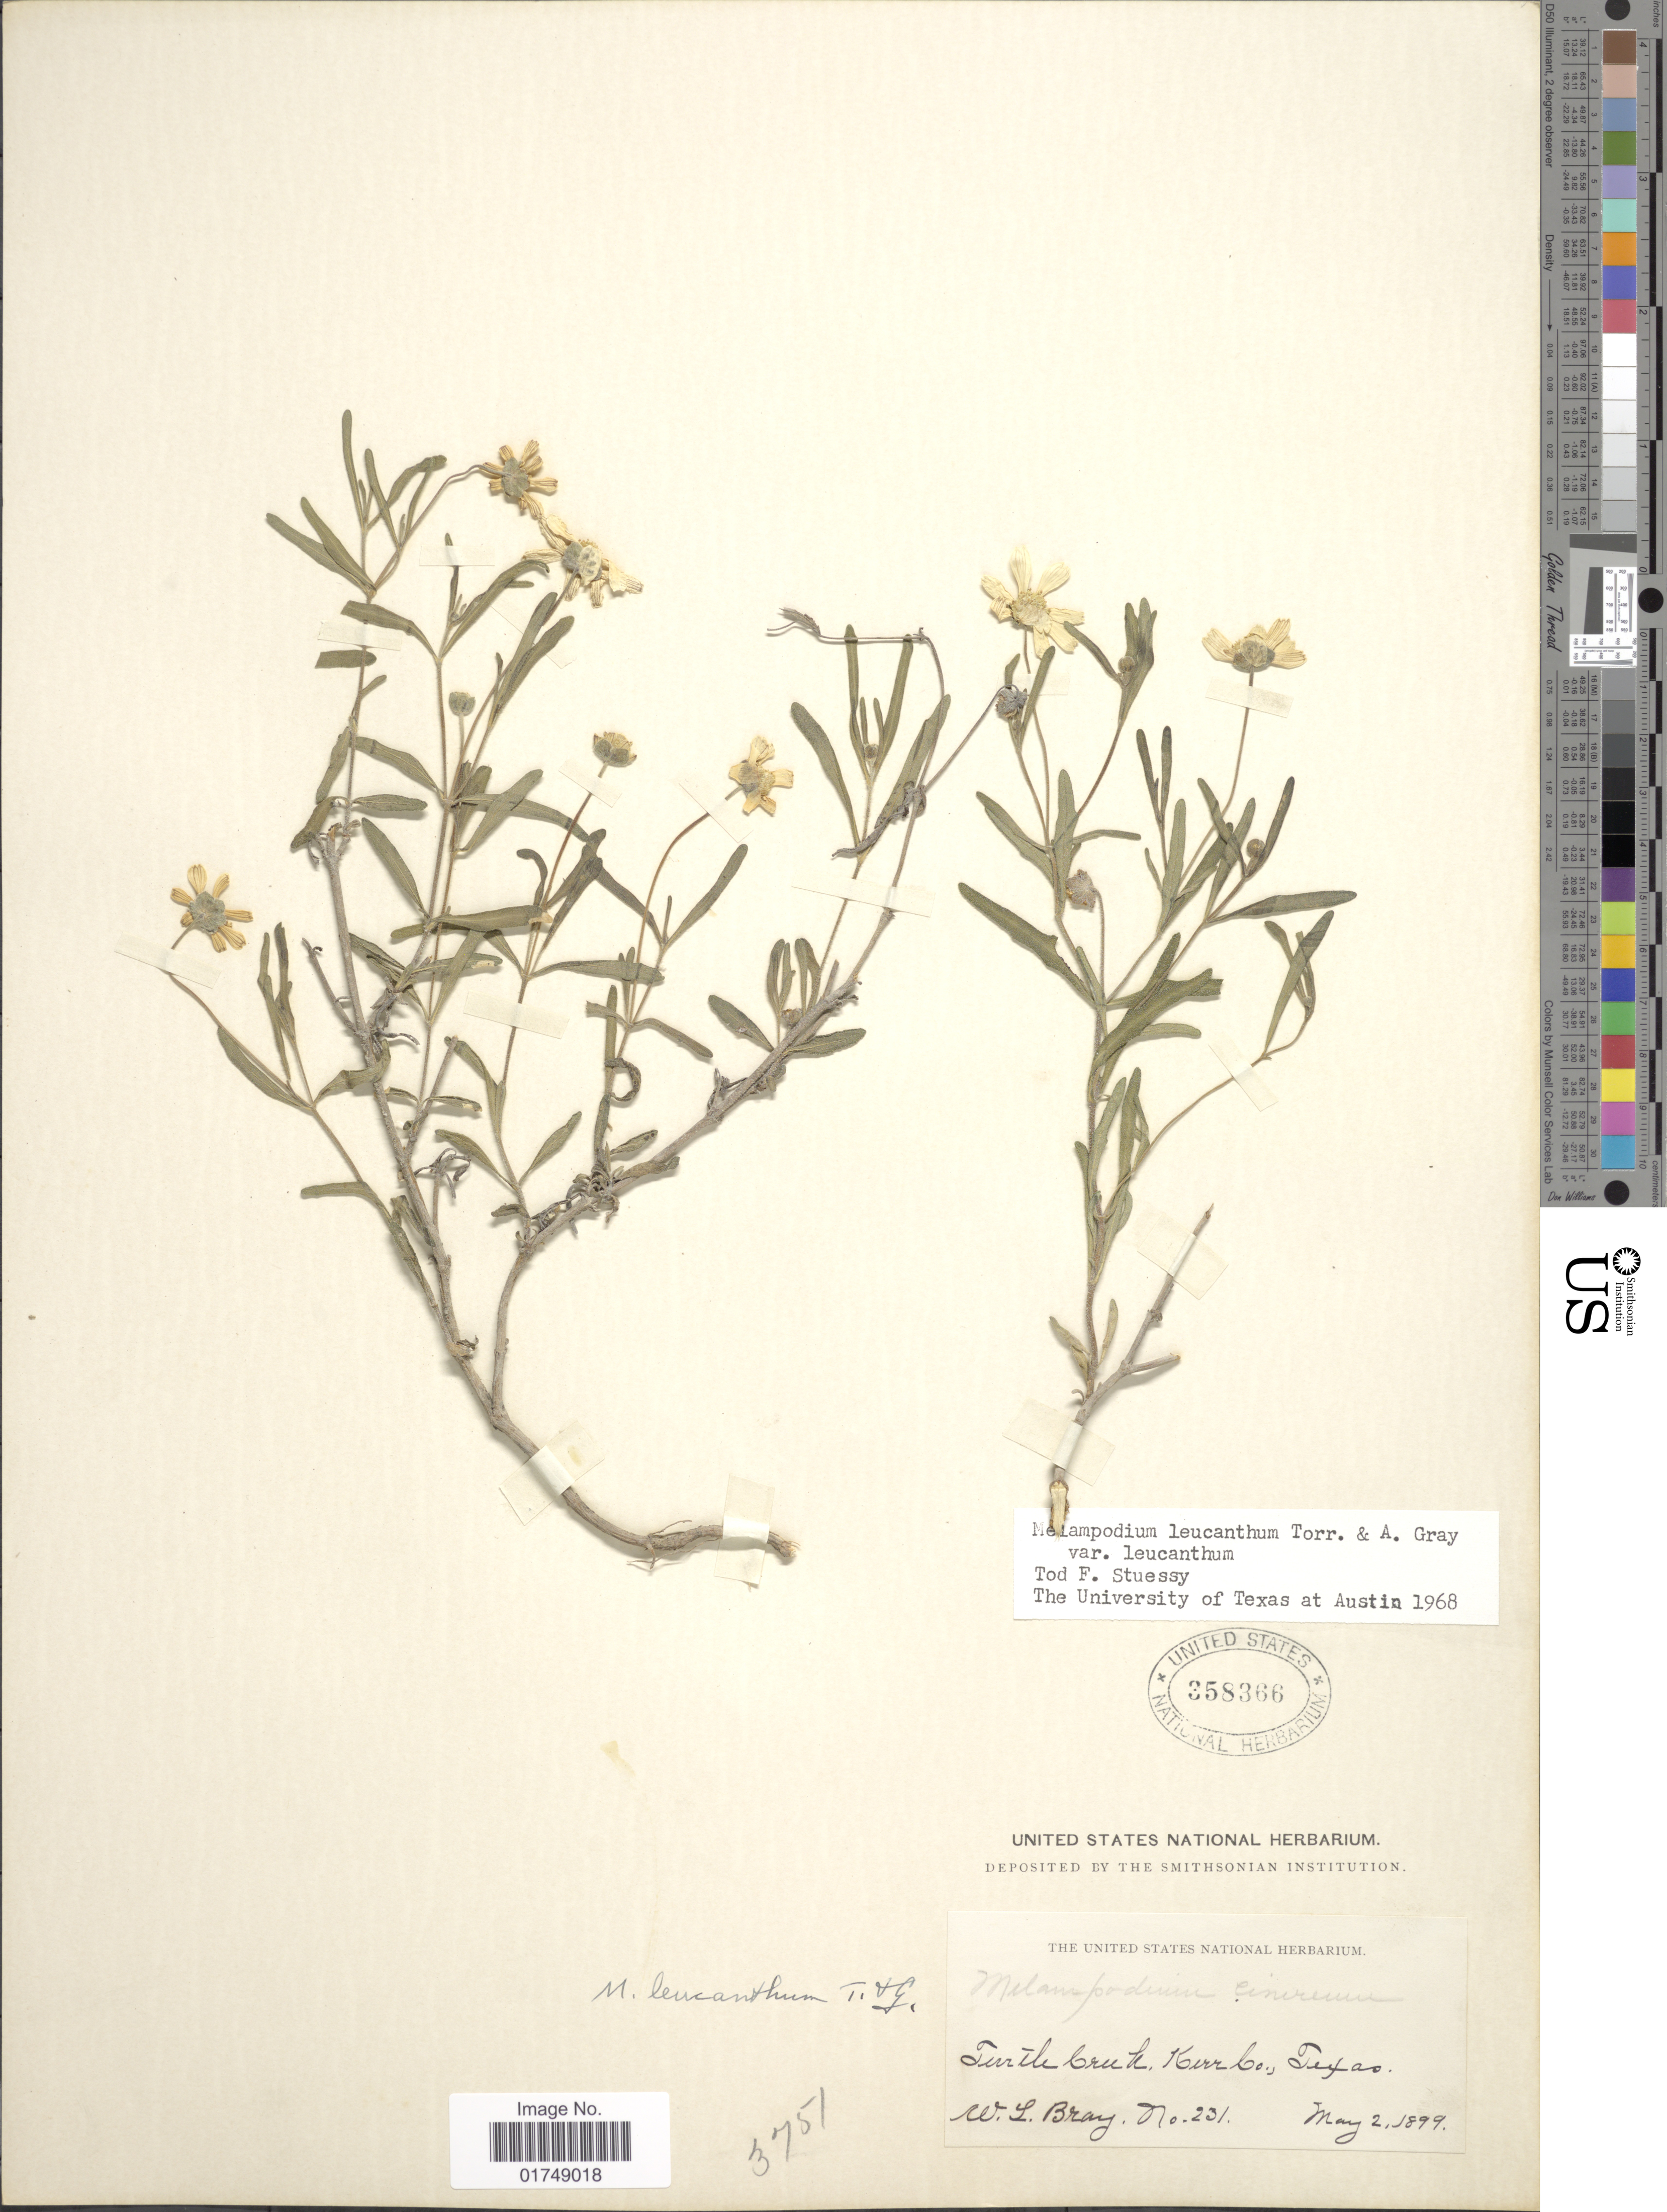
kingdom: Plantae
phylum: Tracheophyta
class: Magnoliopsida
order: Asterales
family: Asteraceae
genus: Melampodium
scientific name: Melampodium leucanthum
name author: Torr. & A. Gray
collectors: W. L. Bray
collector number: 231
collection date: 1899-05-02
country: United States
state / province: Texas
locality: Turtle Creel, Kerr Co.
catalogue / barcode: US 358366